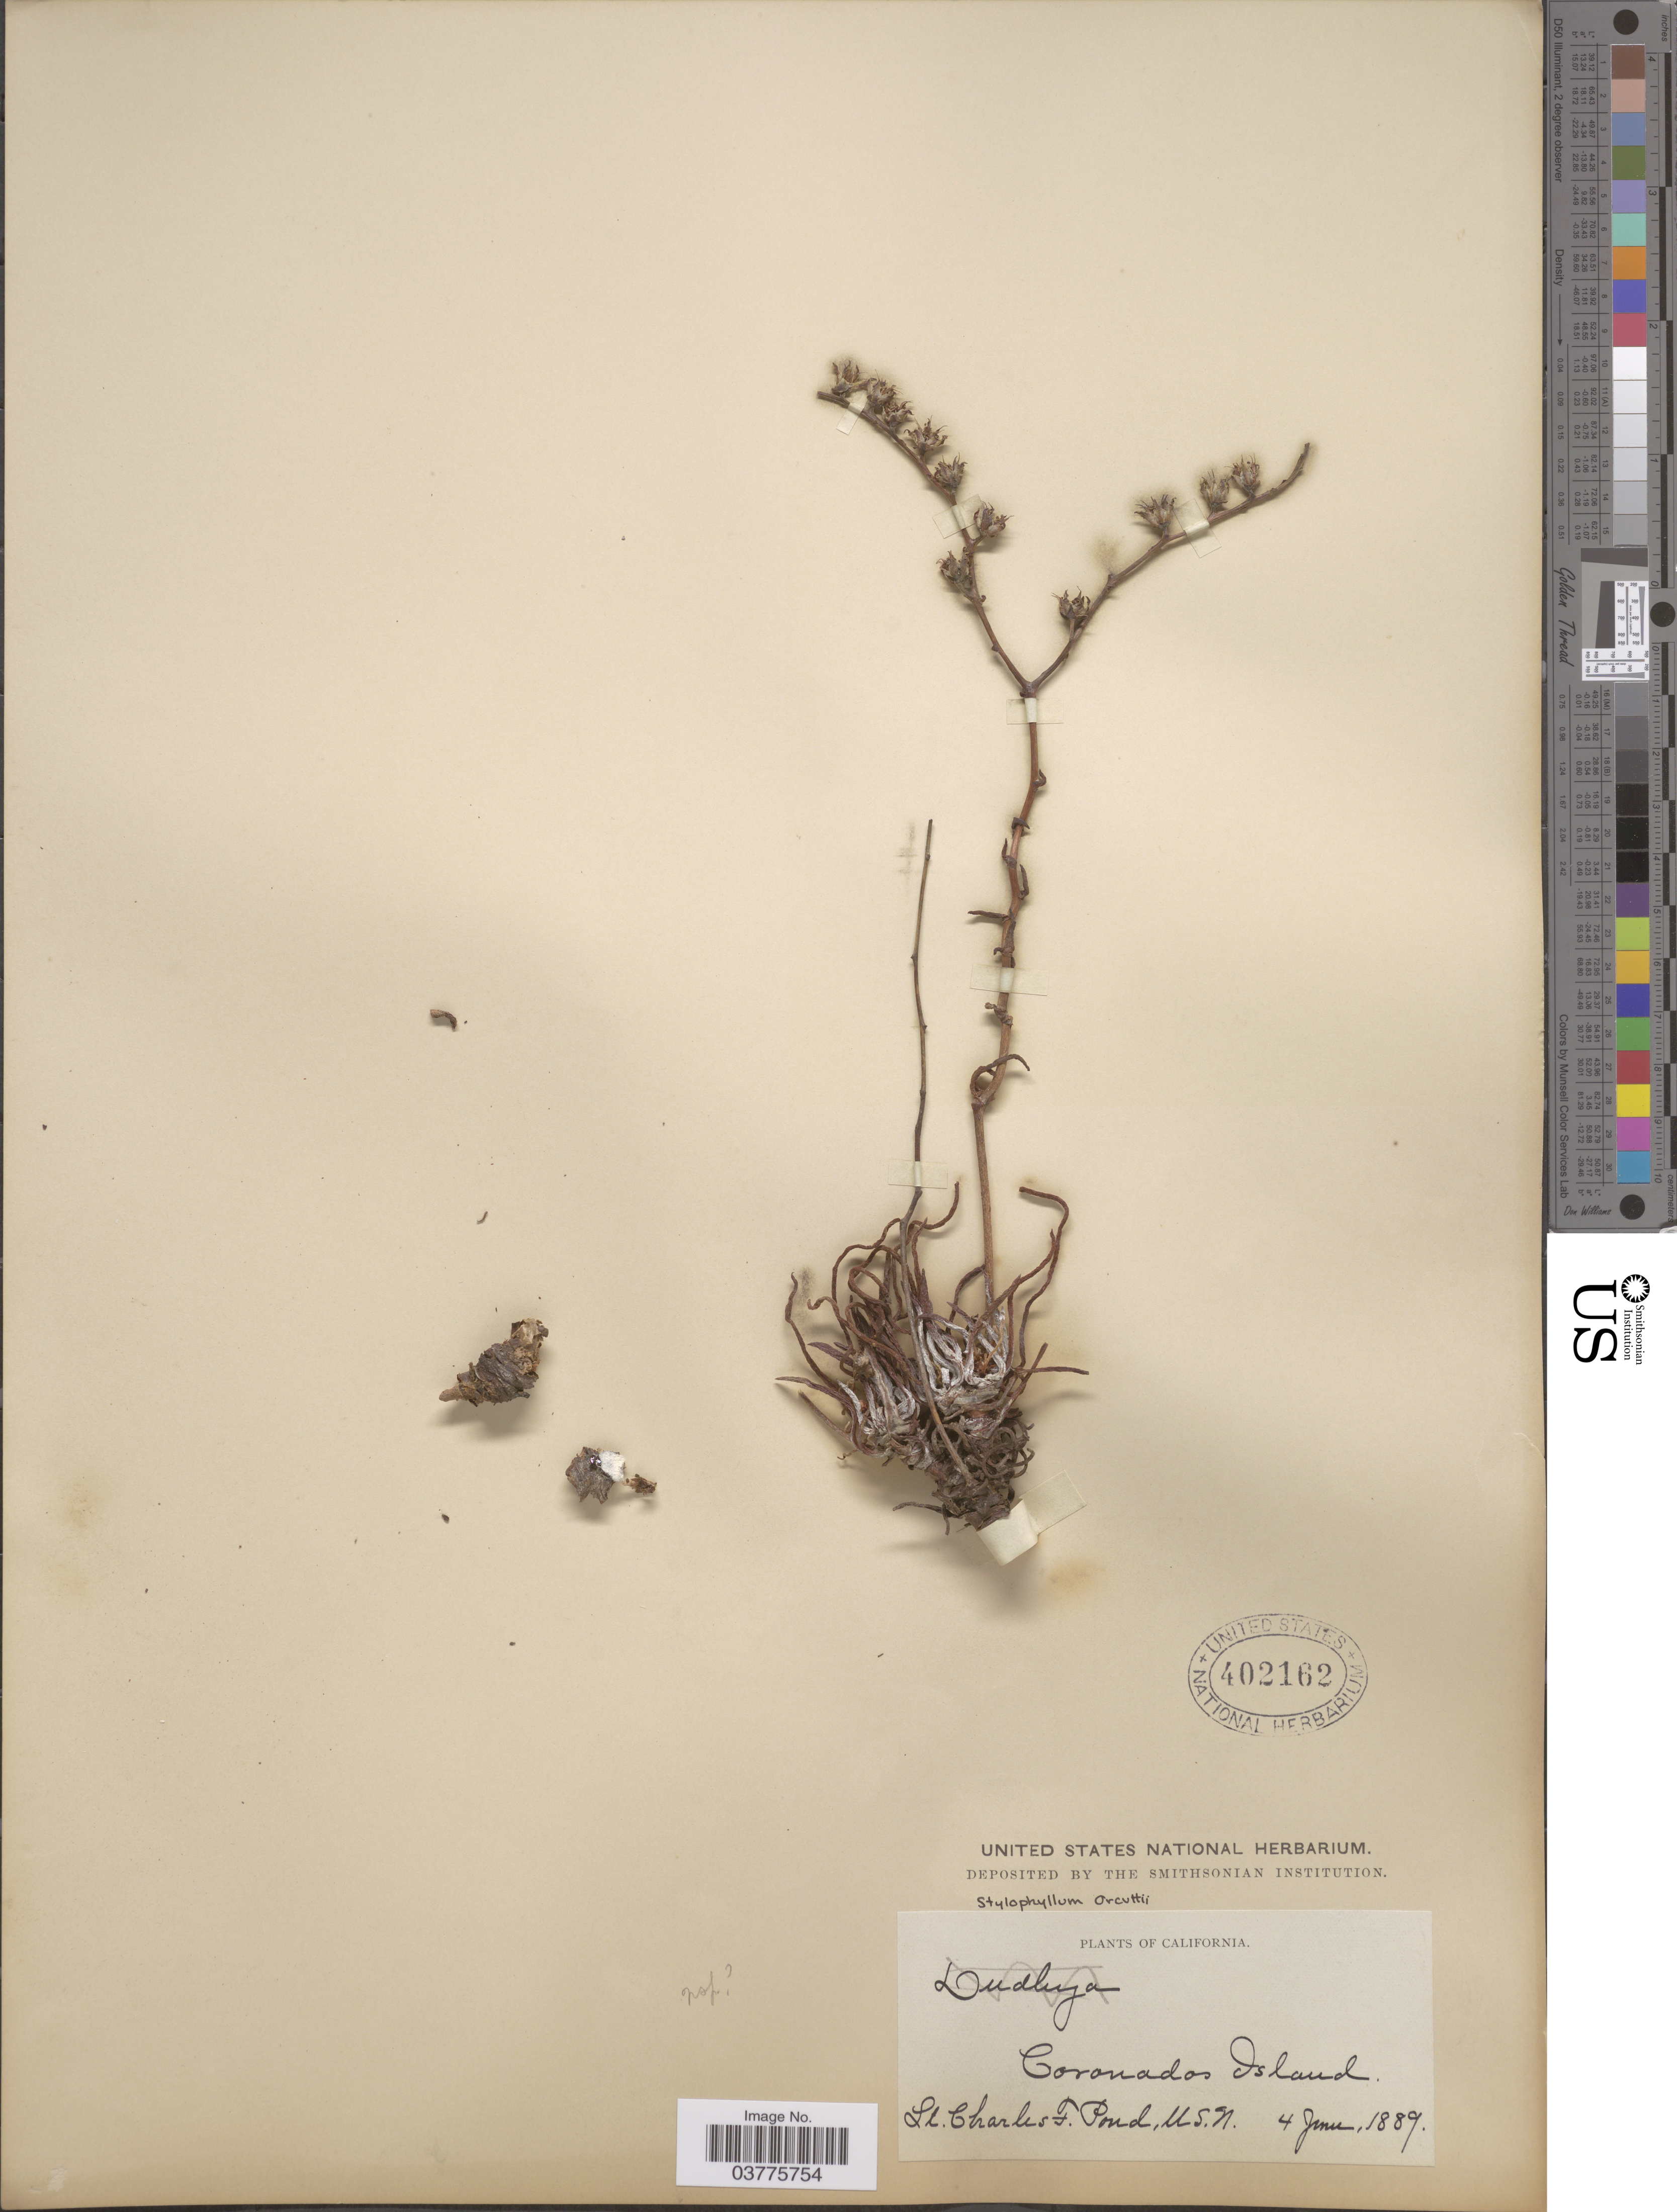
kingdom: Plantae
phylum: Tracheophyta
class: Magnoliopsida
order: Saxifragales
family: Crassulaceae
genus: Dudleya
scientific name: Dudleya attenuata subsp. orcuttii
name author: (Rose) Moran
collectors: St. Charles & F. Pond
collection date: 1889-06-04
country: United States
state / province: California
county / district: Riverside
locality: Coronados Island.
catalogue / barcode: US 402162